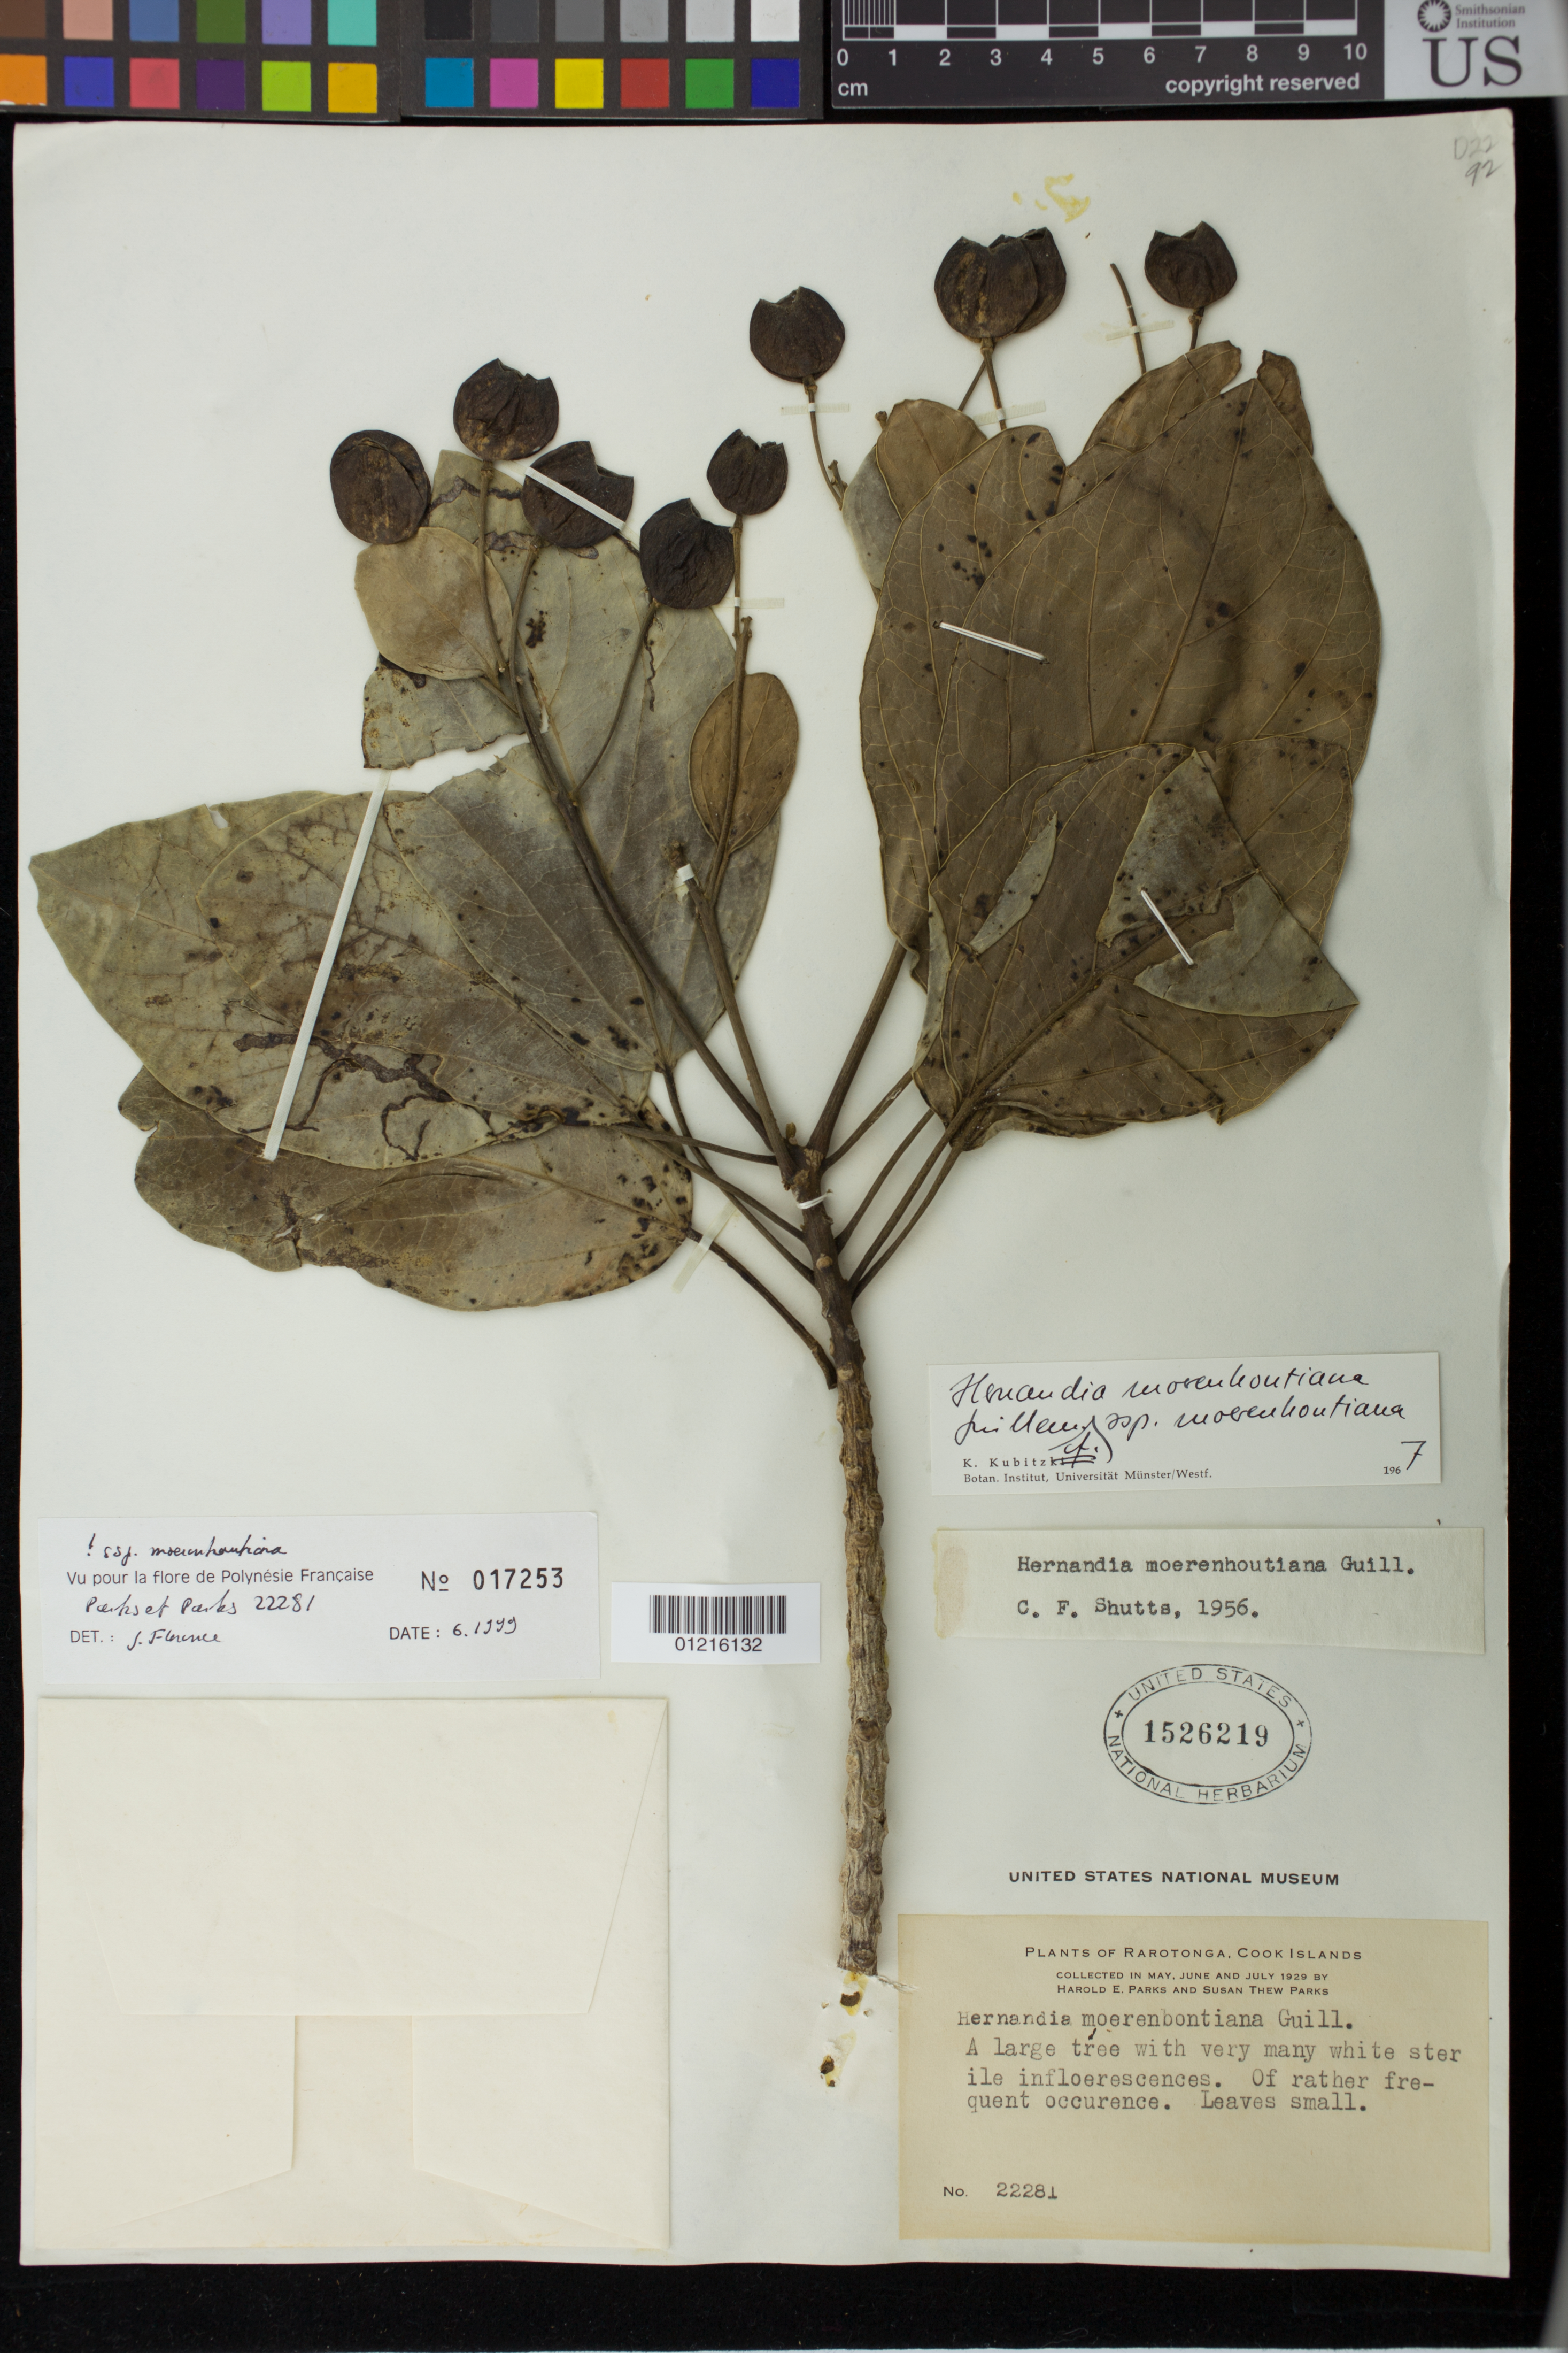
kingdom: Plantae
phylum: Tracheophyta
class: Magnoliopsida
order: Laurales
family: Hernandiaceae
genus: Hernandia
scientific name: Hernandia moerenhoutiana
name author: Guill.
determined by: Florence, J.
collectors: H. E. Parks & S. Parks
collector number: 22281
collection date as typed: May-Jul 1929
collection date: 1929-05/1929-07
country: Cook Islands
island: Rarotonga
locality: Aratin valley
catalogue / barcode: US 1526219